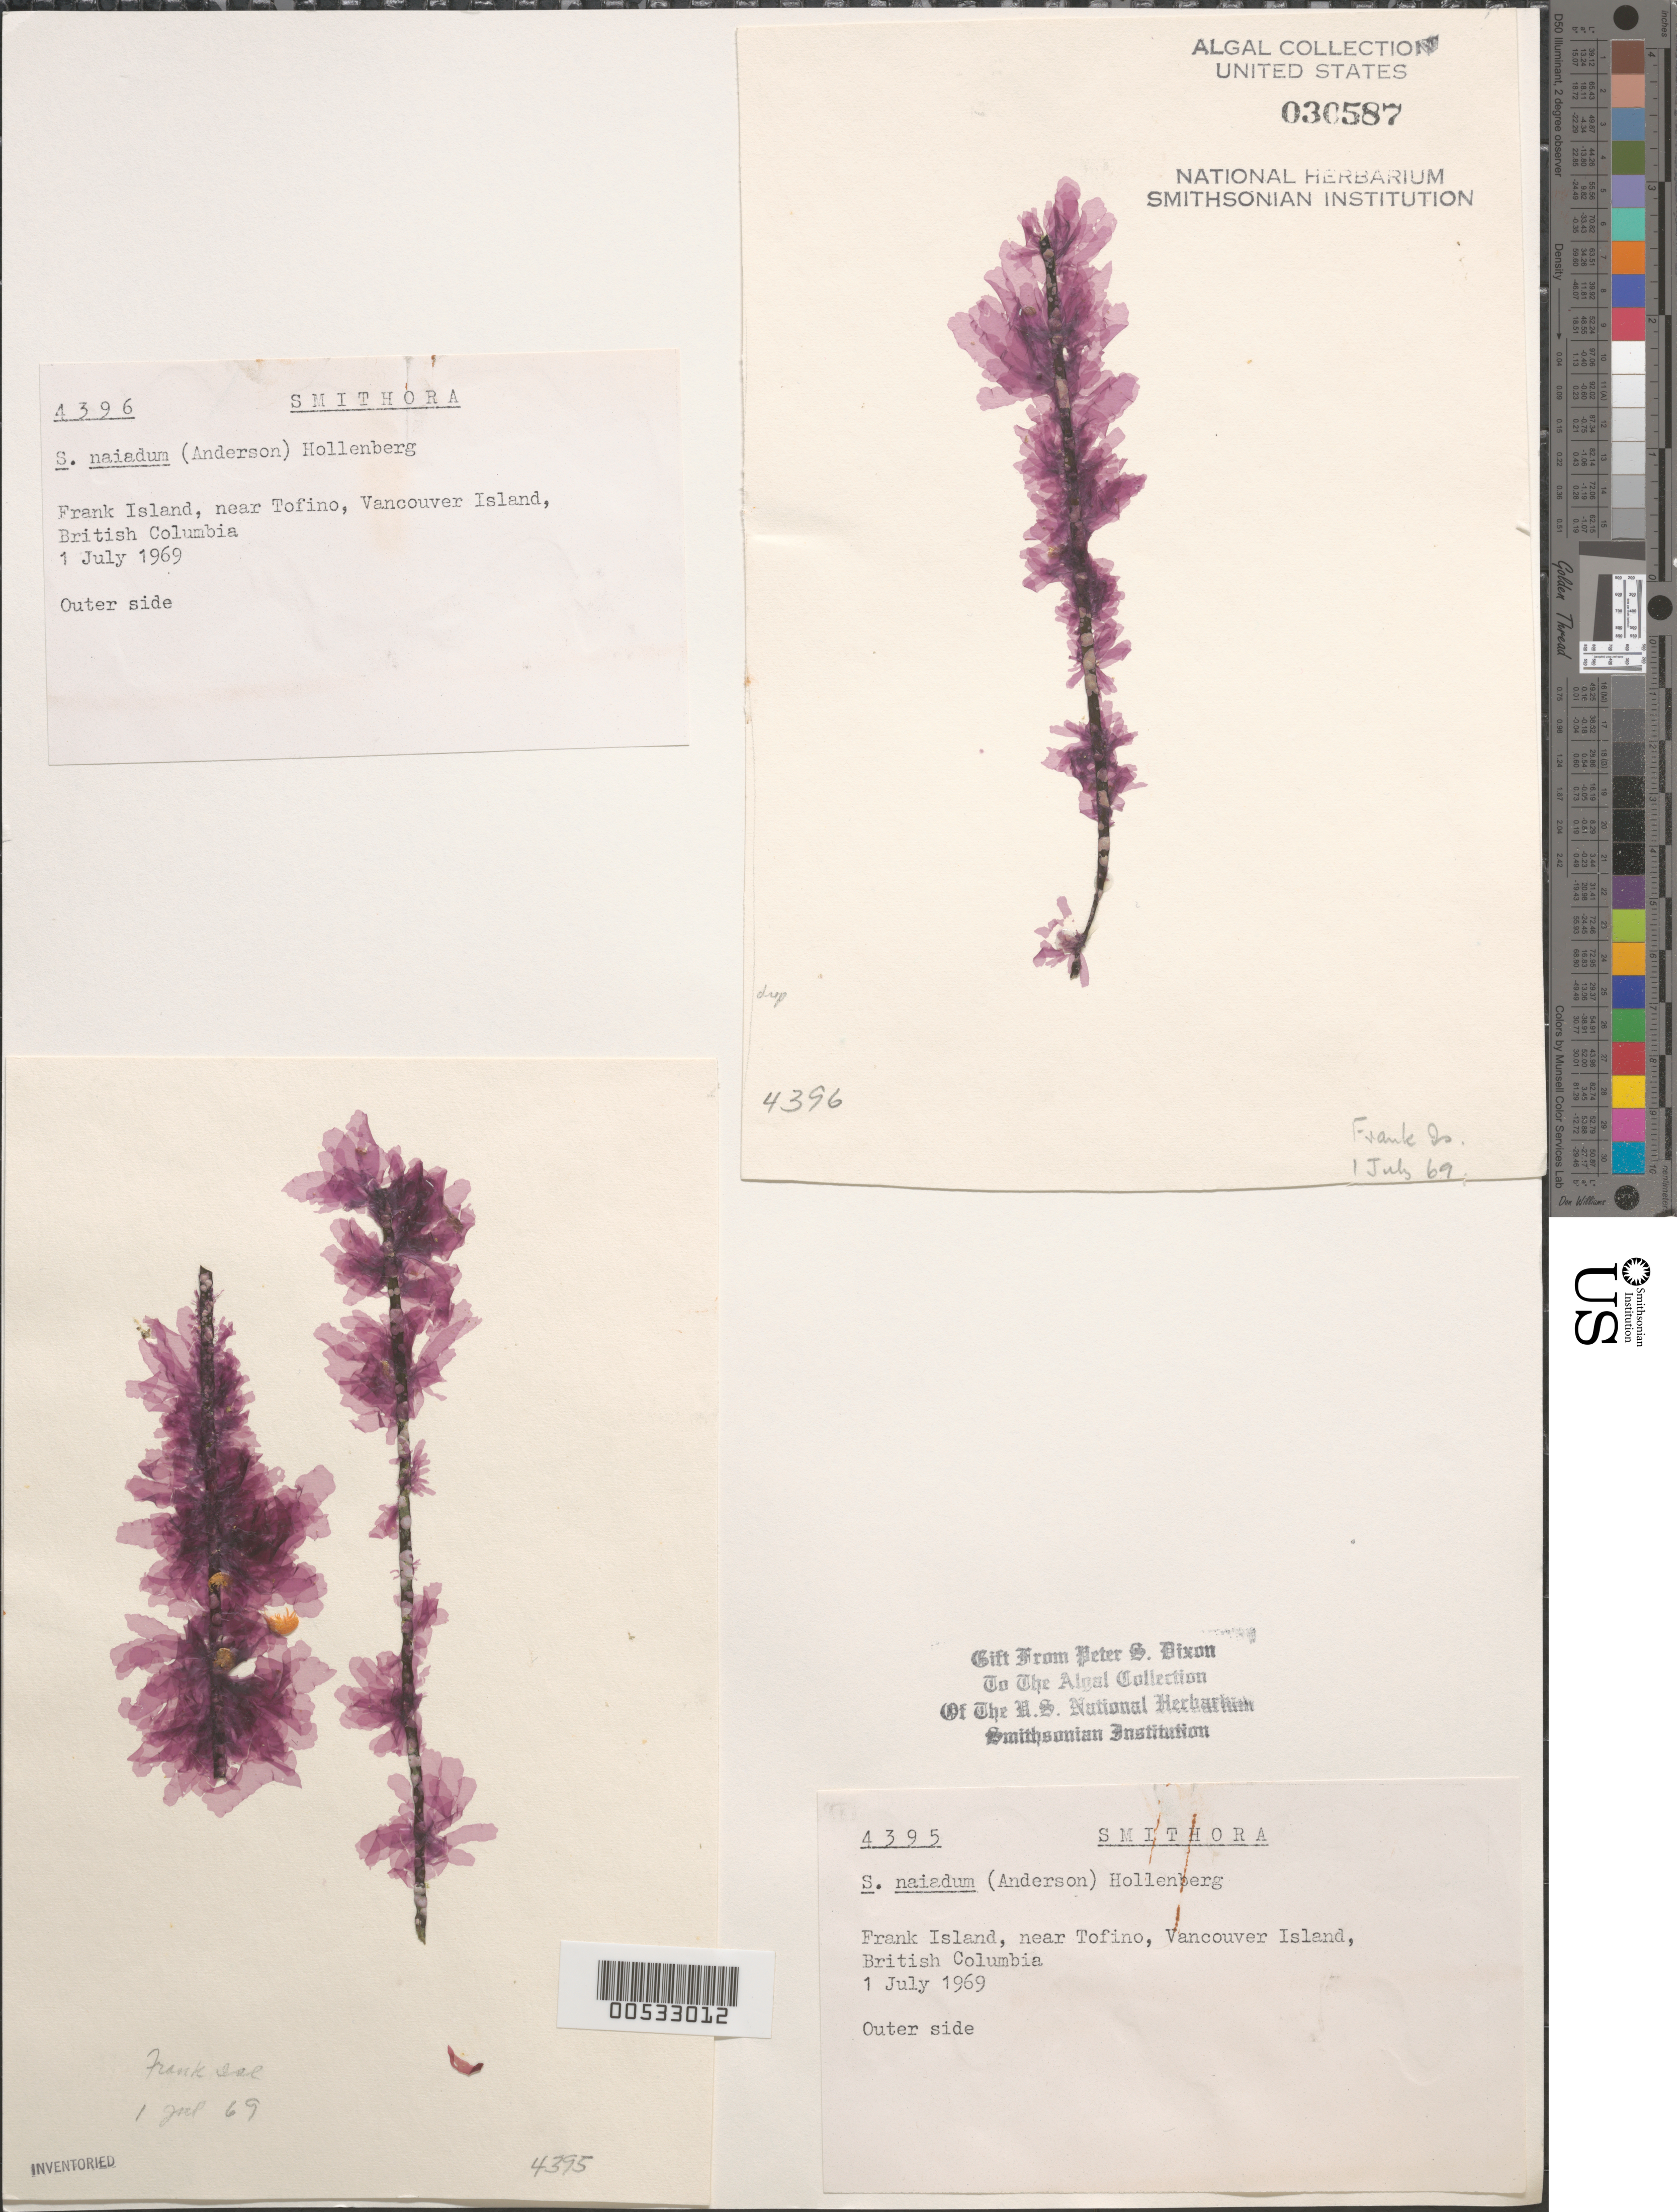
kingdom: Plantae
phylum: Rhodophyta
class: Compsopogonophyceae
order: Erythropeltidales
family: Erythrotrichiaceae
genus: Smithora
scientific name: Smithora naiadum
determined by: Dixon, P. S.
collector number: PSD 4395 & PSD 4396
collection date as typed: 01 Jul 1969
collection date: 1969-07-01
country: Canada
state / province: British Columbia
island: Frank Island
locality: Near Tofino, Vancouver Island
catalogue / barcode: US 30587